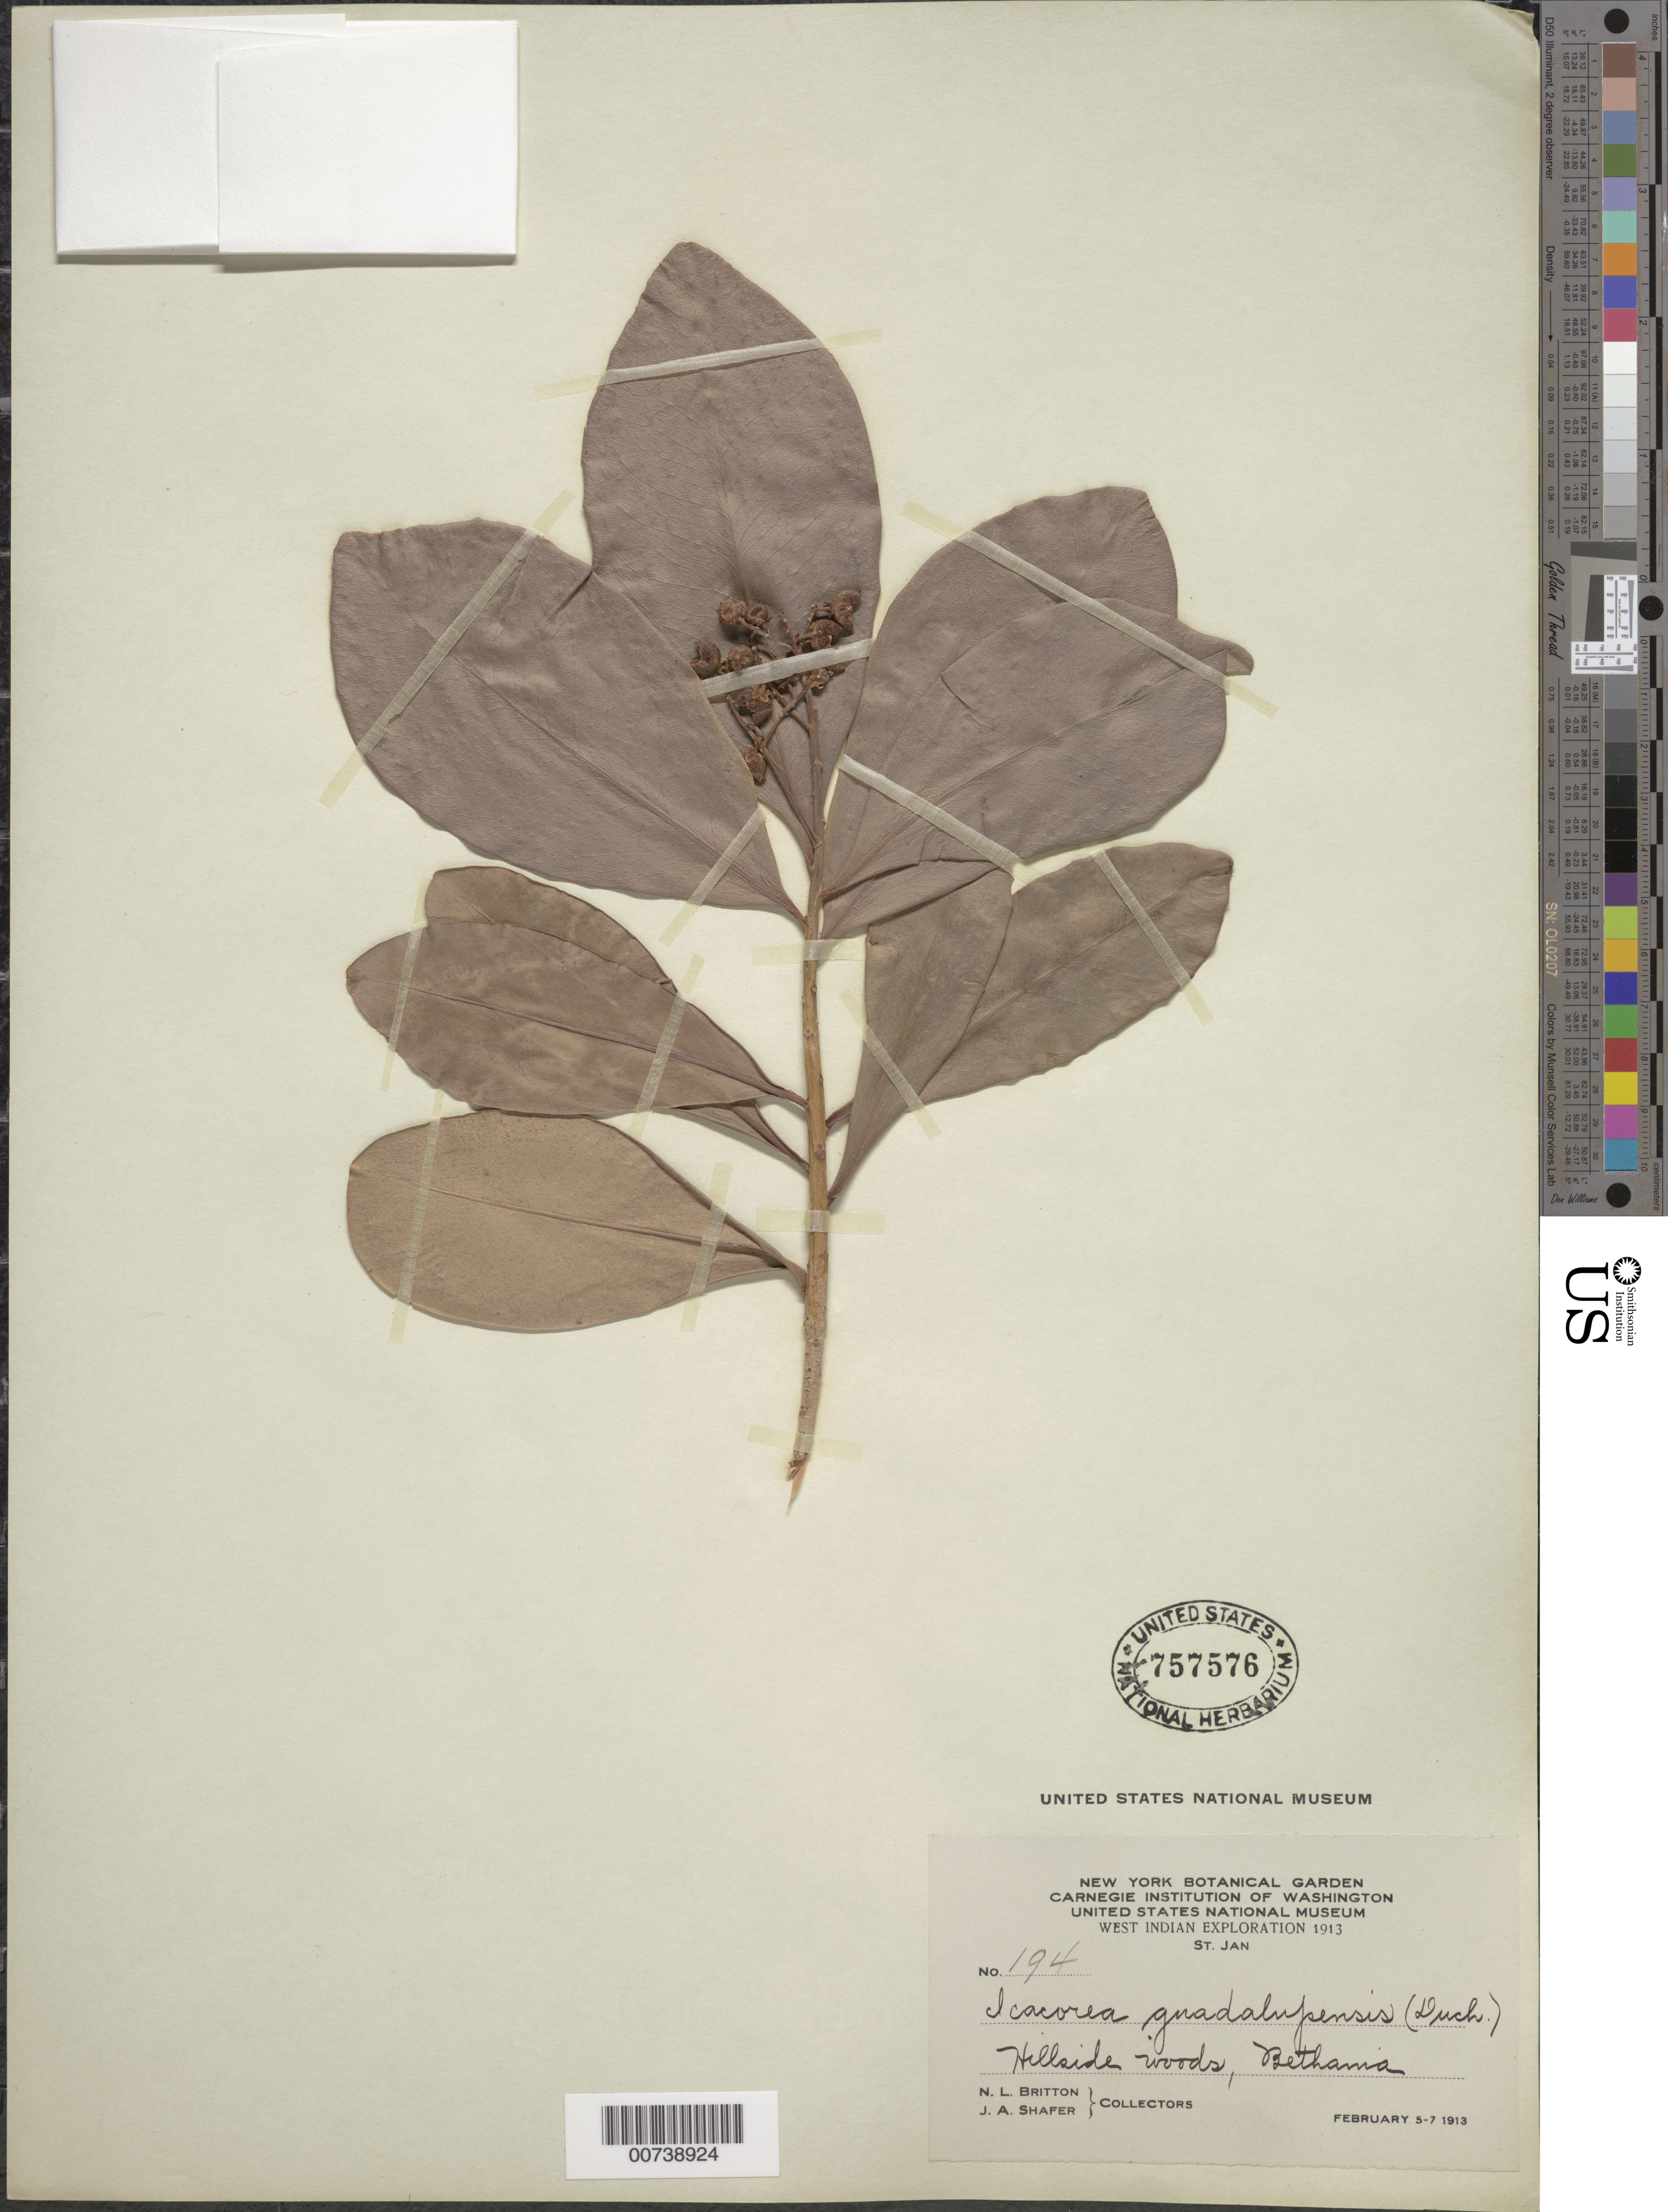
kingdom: Plantae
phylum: Tracheophyta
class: Magnoliopsida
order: Ericales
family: Primulaceae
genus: Ardisia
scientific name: Ardisia obovata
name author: Desv. ex Ham.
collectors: N. Britton & J. A. Shafer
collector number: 194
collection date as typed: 05 Feb 1913 to 07 Feb 1913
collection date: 1913-02-05/1913-02-07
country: U.S. Virgin Islands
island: St. John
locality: Bethania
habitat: Hillside woods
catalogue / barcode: US 757576